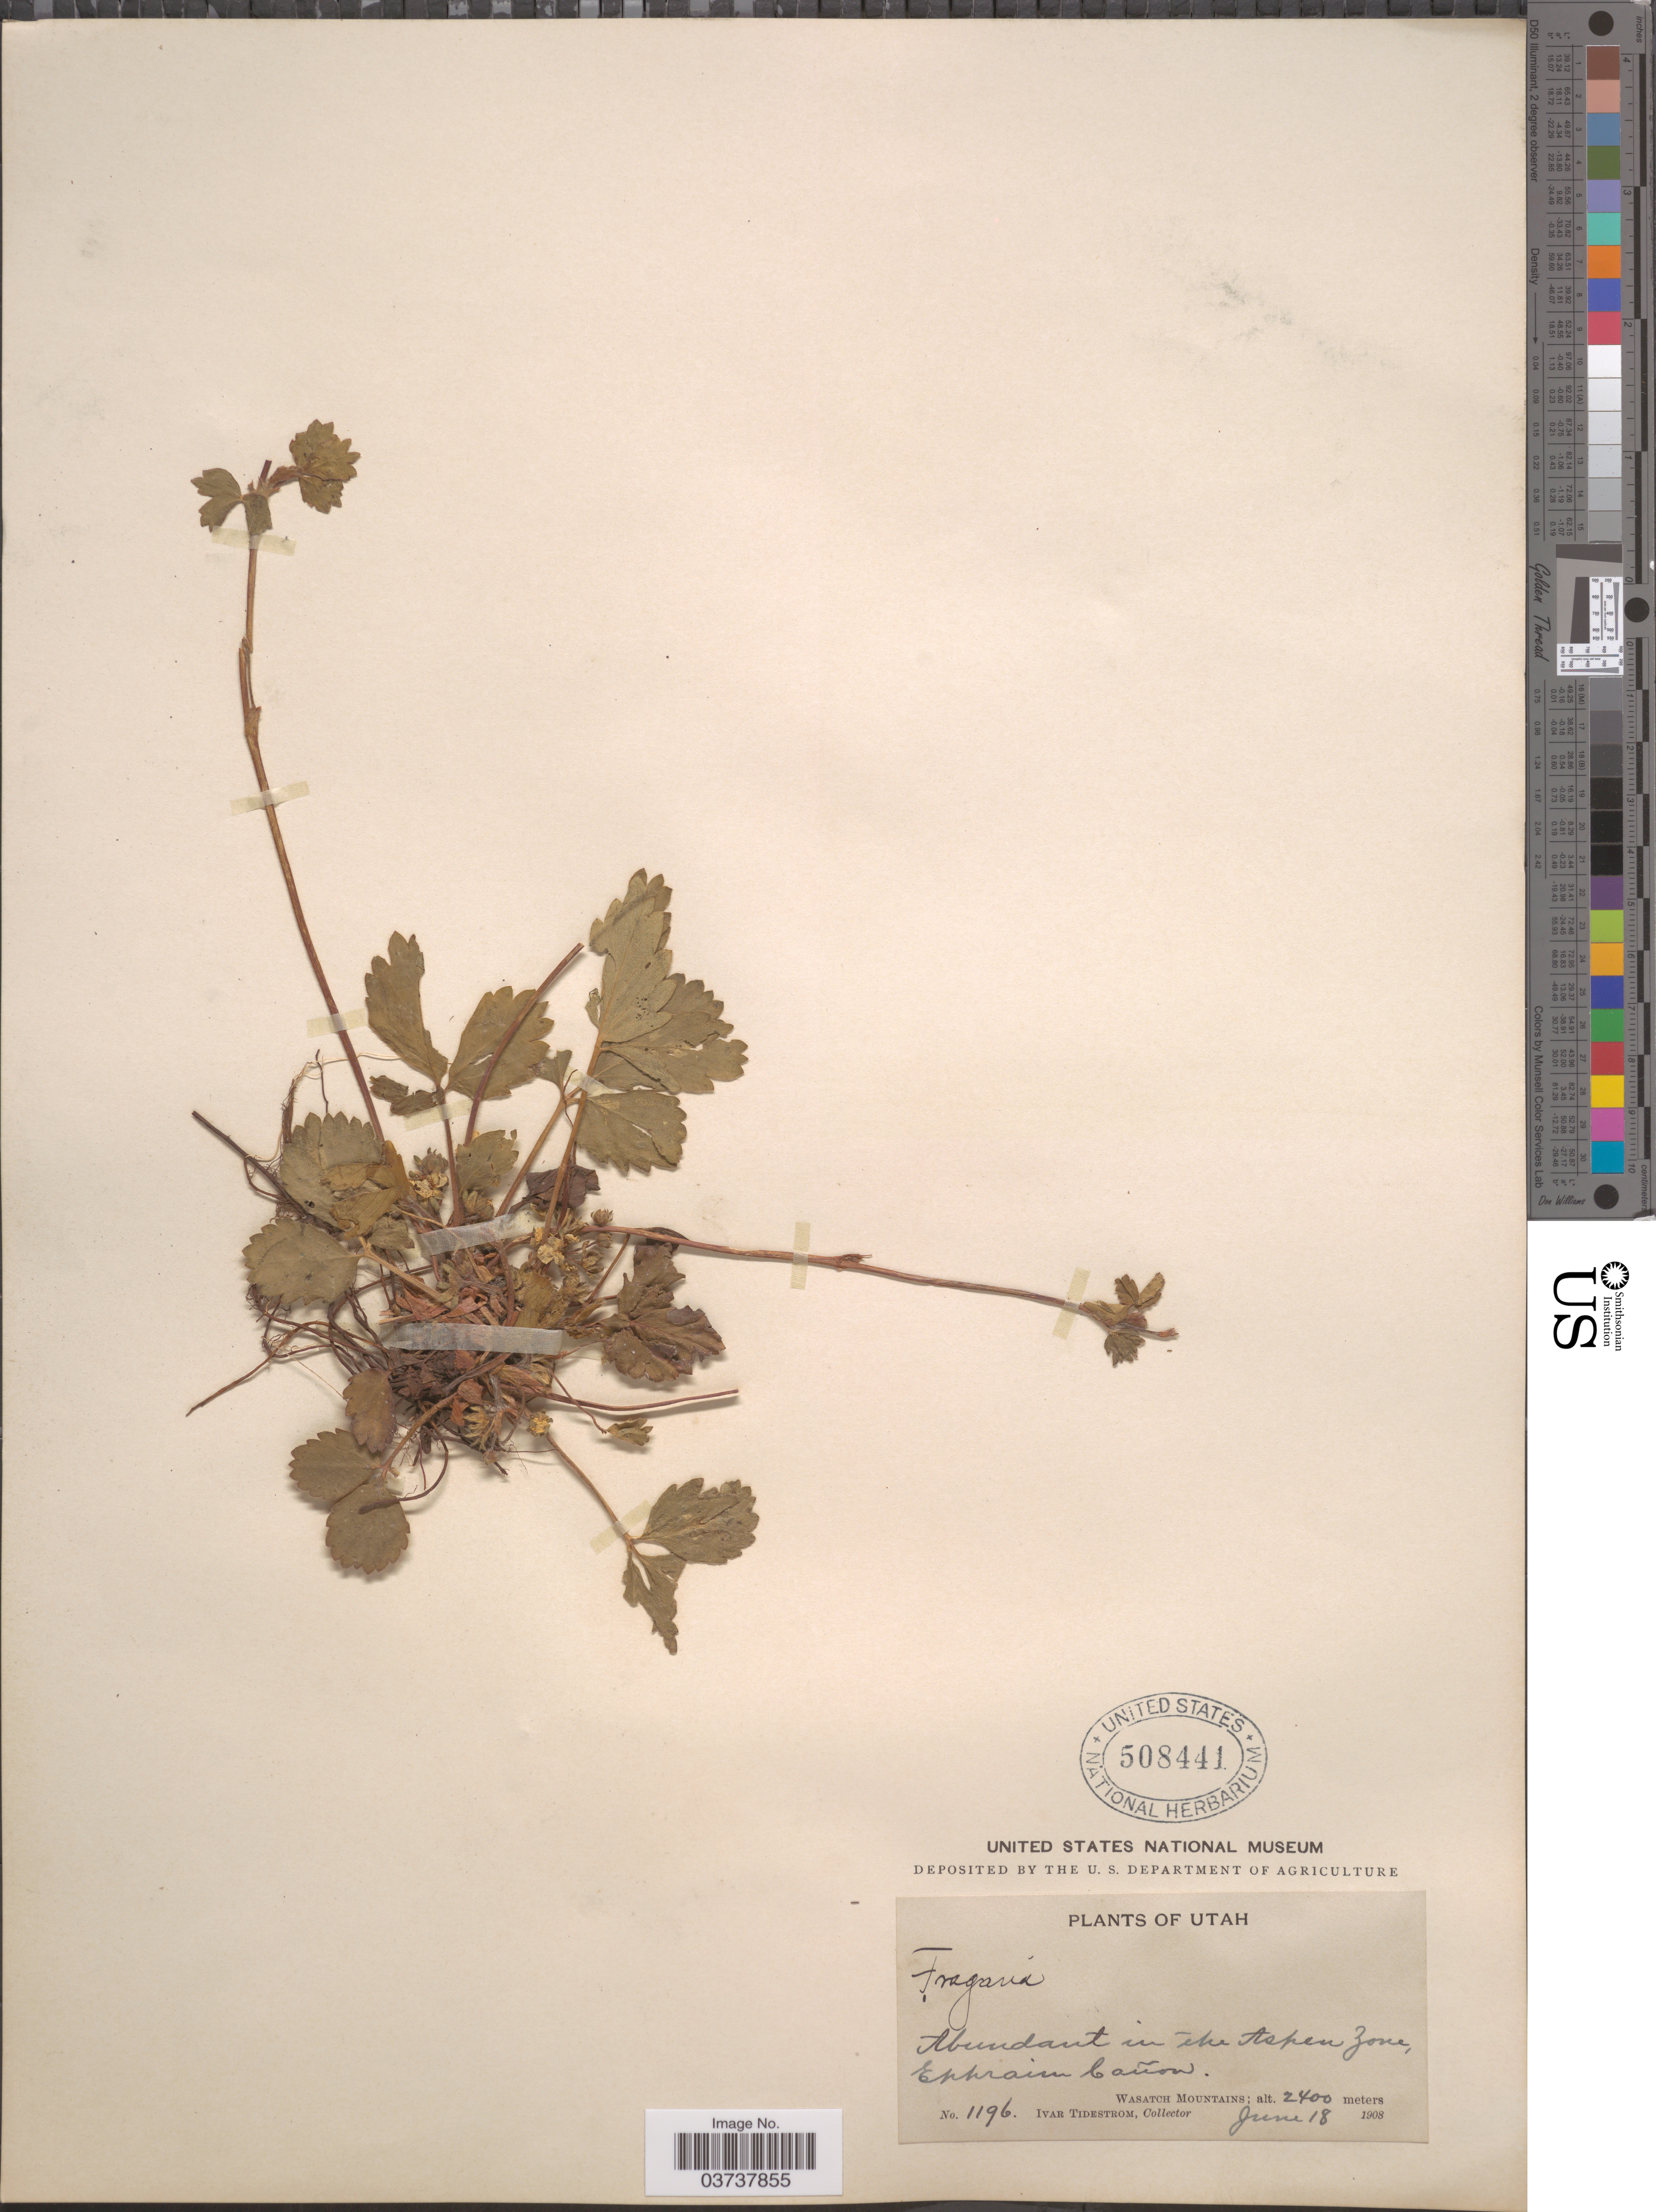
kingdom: Plantae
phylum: Tracheophyta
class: Magnoliopsida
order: Rosales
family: Rosaceae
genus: Fragaria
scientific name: Fragaria virginiana subsp. platypetala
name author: (Rydb.) Staudt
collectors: I. F. Tidestrom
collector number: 1196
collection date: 1908-06-18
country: United States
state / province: Utah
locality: Abundant in the Aspen Zone, Ephraim Cañon. Wasatch Mountains.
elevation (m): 2400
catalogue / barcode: US 508441